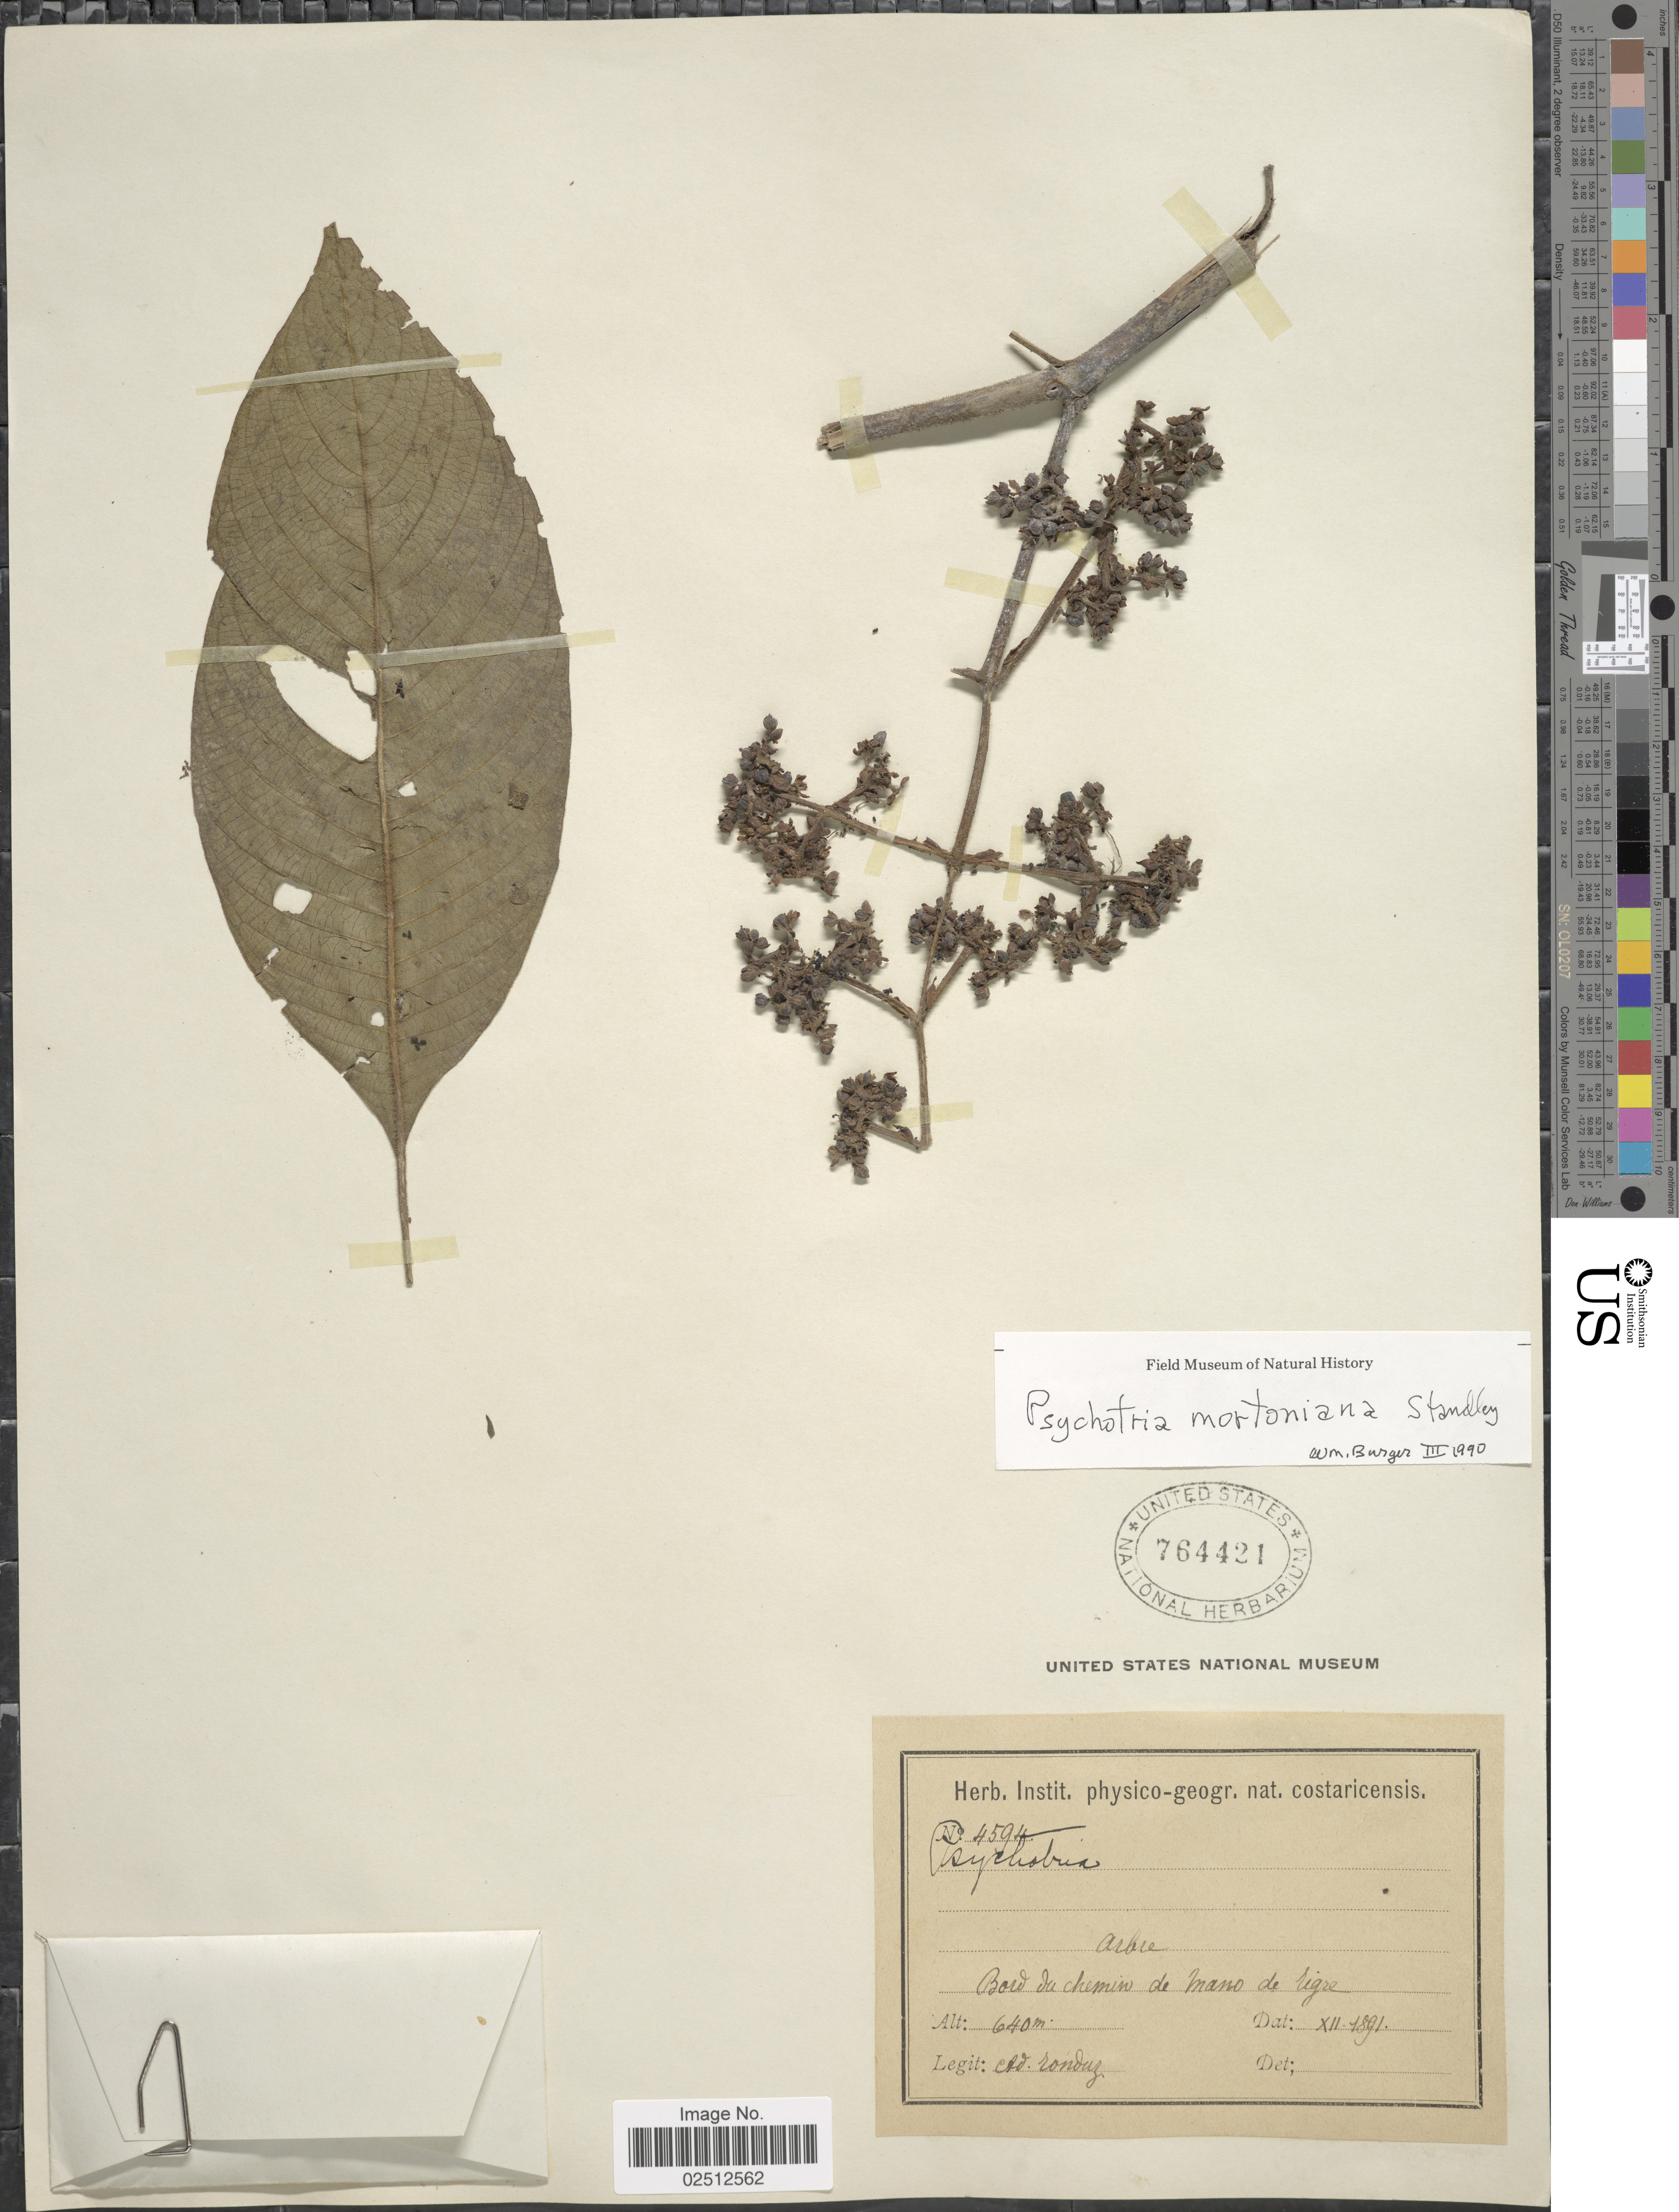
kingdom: Plantae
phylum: Tracheophyta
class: Magnoliopsida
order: Gentianales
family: Rubiaceae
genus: Psychotria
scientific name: Psychotria mortoniana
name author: Standl.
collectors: A. Tonduz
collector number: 4594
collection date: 1891-12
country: Costa Rica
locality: Bords du chemin de Mano de Tigre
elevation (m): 640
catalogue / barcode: US 764421